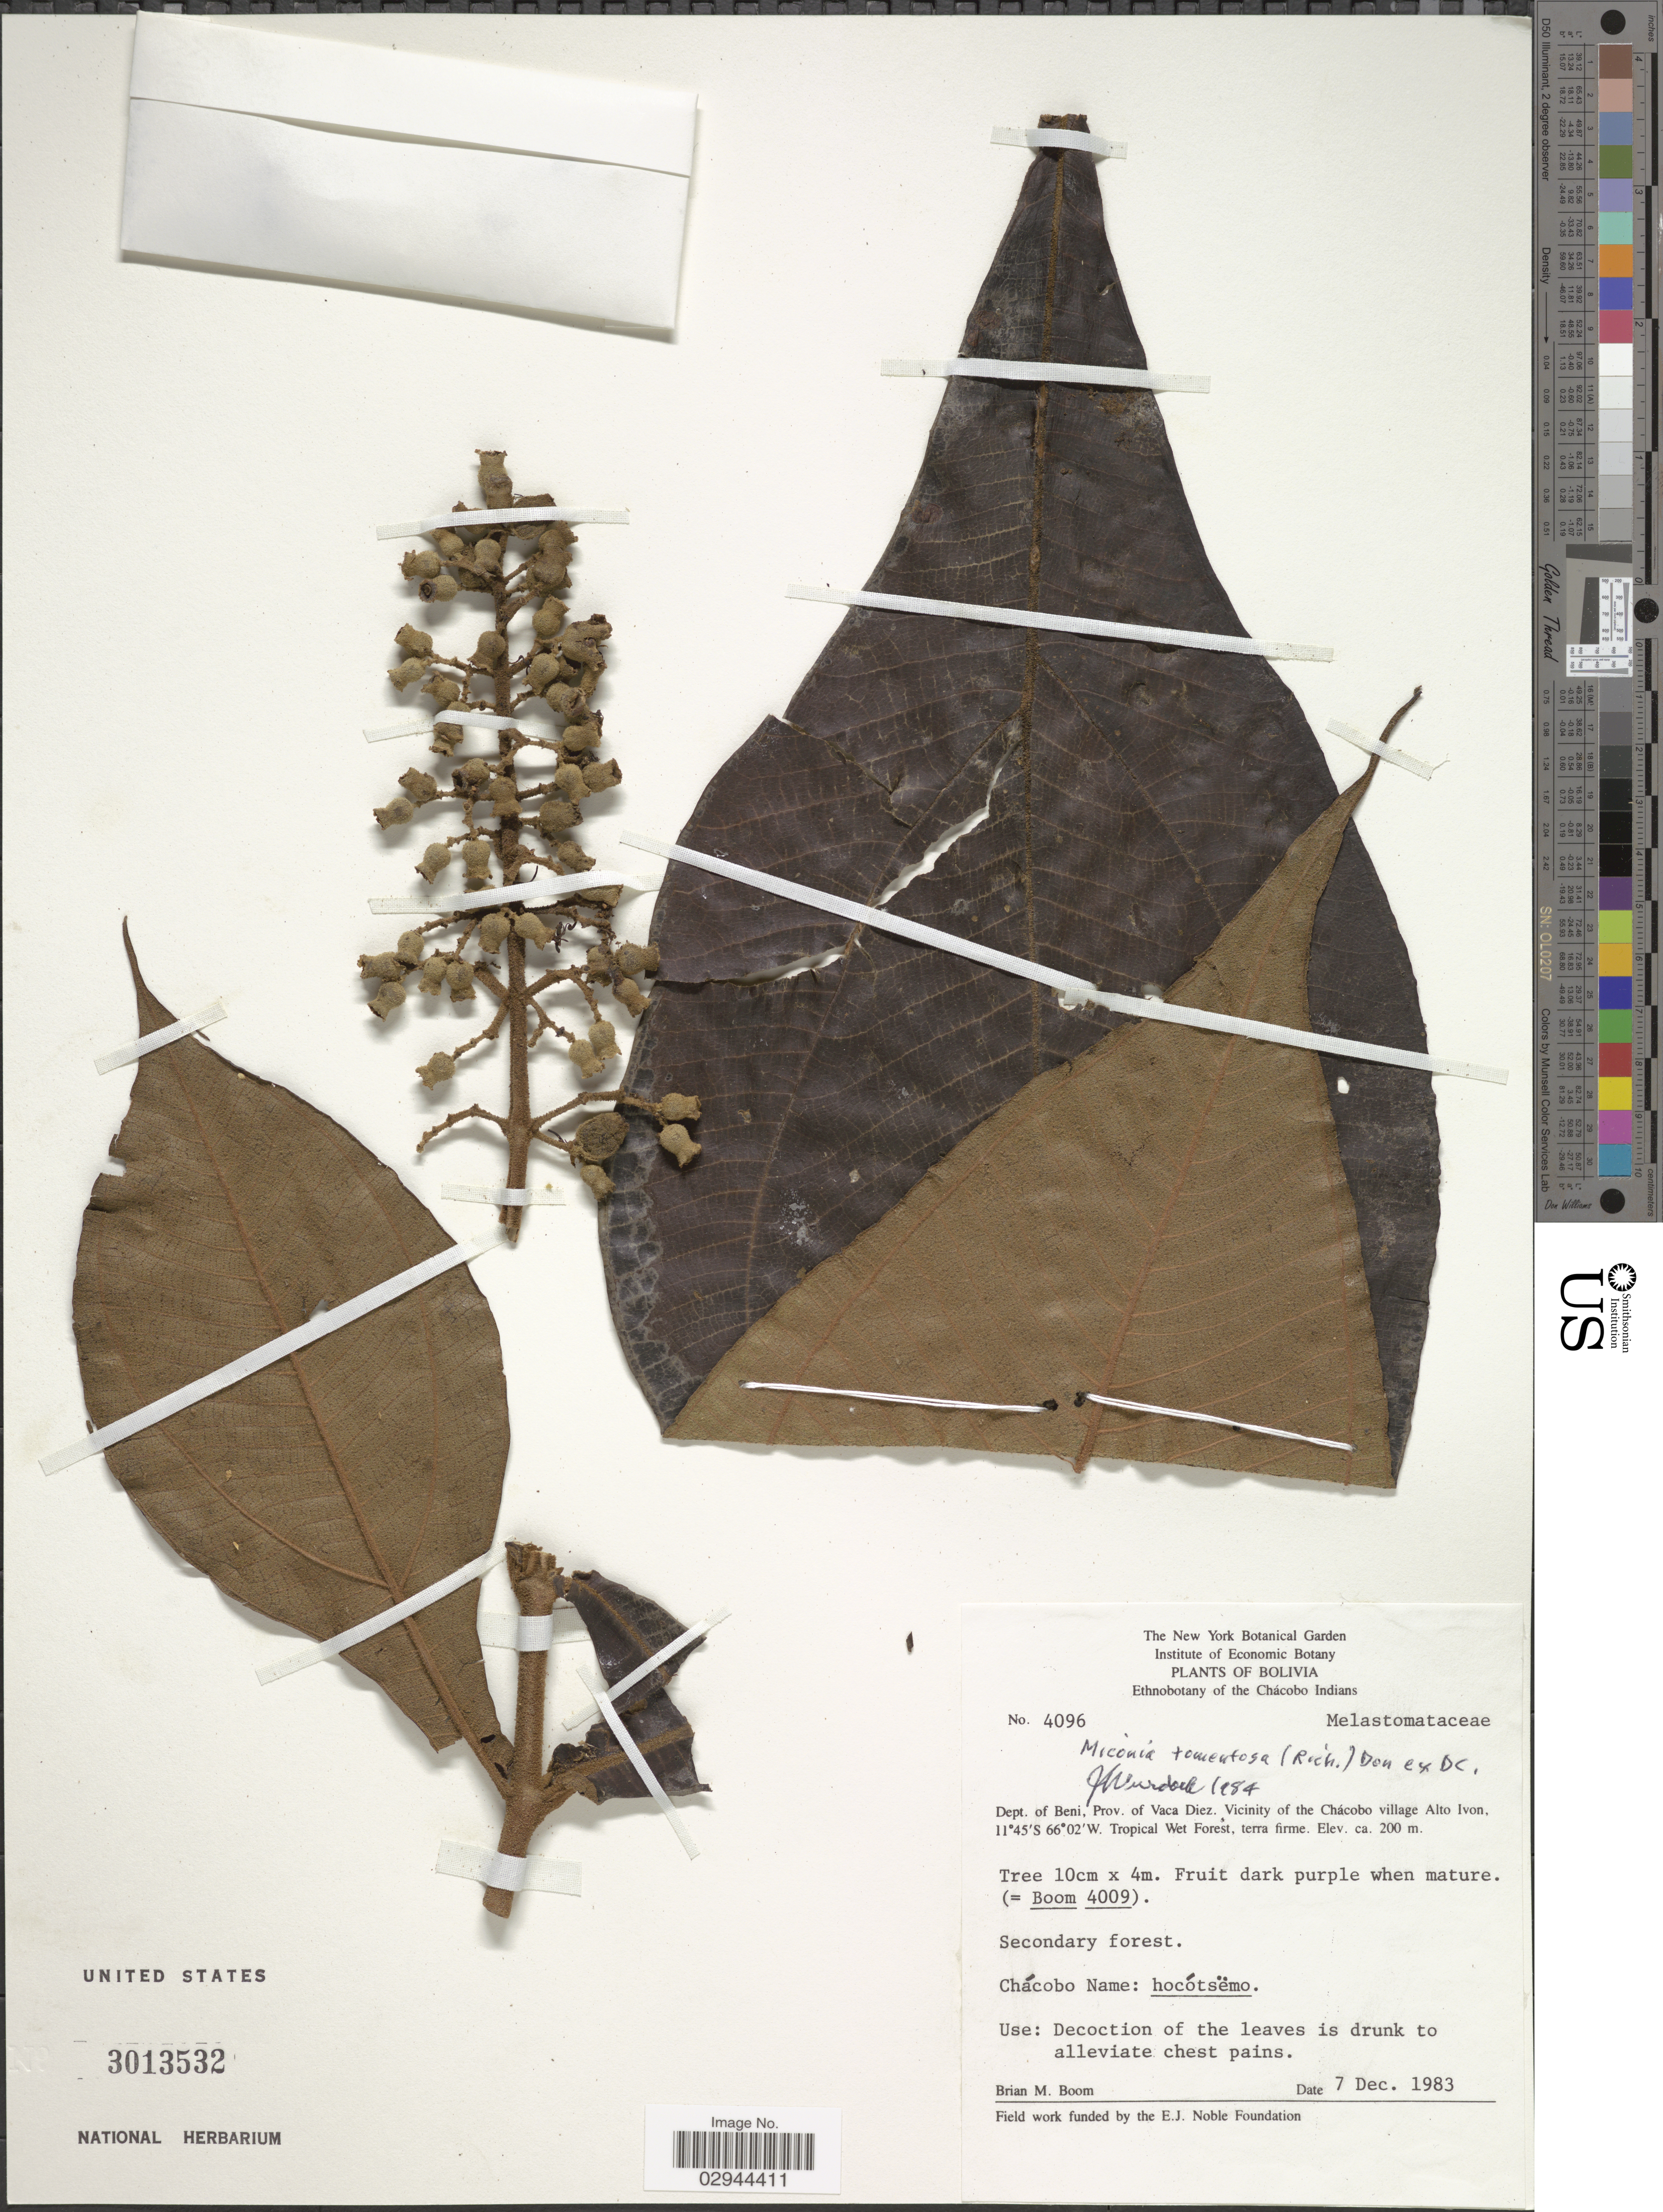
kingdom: Plantae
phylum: Tracheophyta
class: Magnoliopsida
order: Myrtales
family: Melastomataceae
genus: Miconia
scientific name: Miconia tomentosa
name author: (Rich.) D. Don ex DC.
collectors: B. M. Boom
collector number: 4096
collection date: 1983-12-07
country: Bolivia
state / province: Beni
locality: Ethnobotany of the Chácobo Indians. Dept. of Beni, Prov. of Vaca Diez. Vicinity of the Chácobo village Alto Ivon.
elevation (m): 200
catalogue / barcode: US 3013532